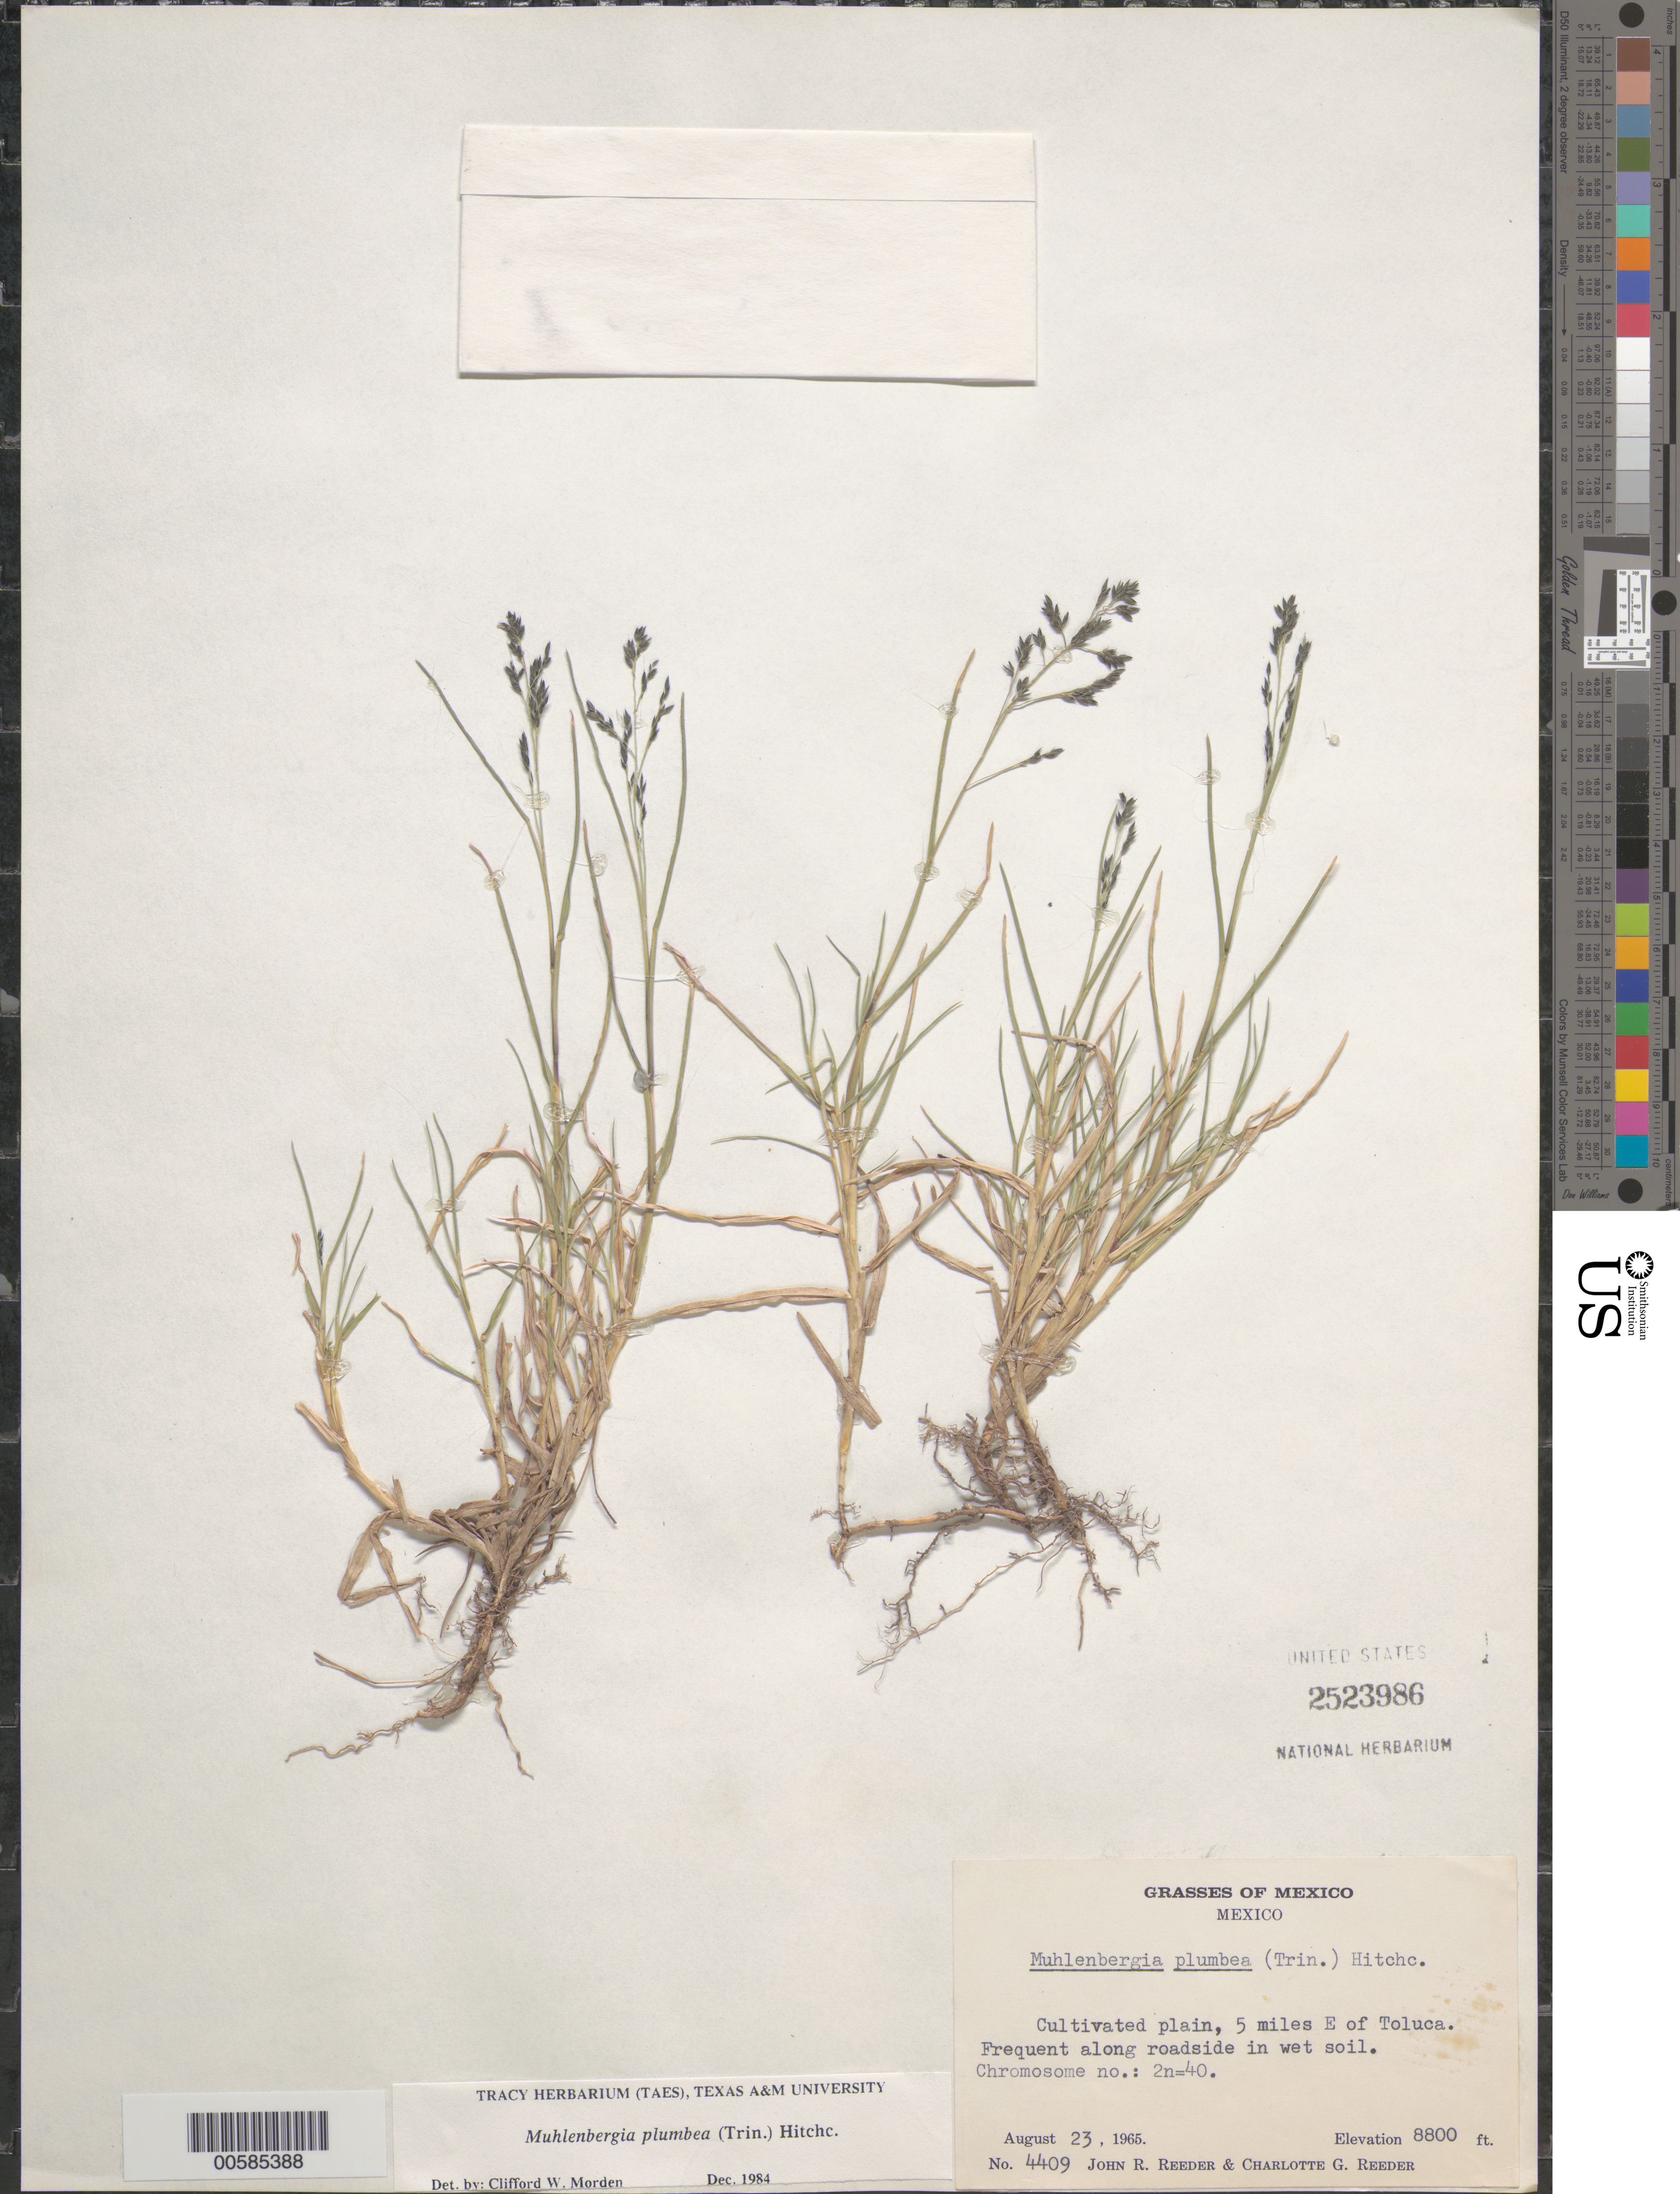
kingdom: Plantae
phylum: Tracheophyta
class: Liliopsida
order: Poales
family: Poaceae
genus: Muhlenbergia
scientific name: Muhlenbergia plumbea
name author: (Trin.) Hitchc.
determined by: Morden, C. W.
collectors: J. R. Reeder & C. G. Reeder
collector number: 4409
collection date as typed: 23 Aug 1965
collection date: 1965-08-23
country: Mexico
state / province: México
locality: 5 mi E of Toluca.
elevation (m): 2682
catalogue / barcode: US 2523986